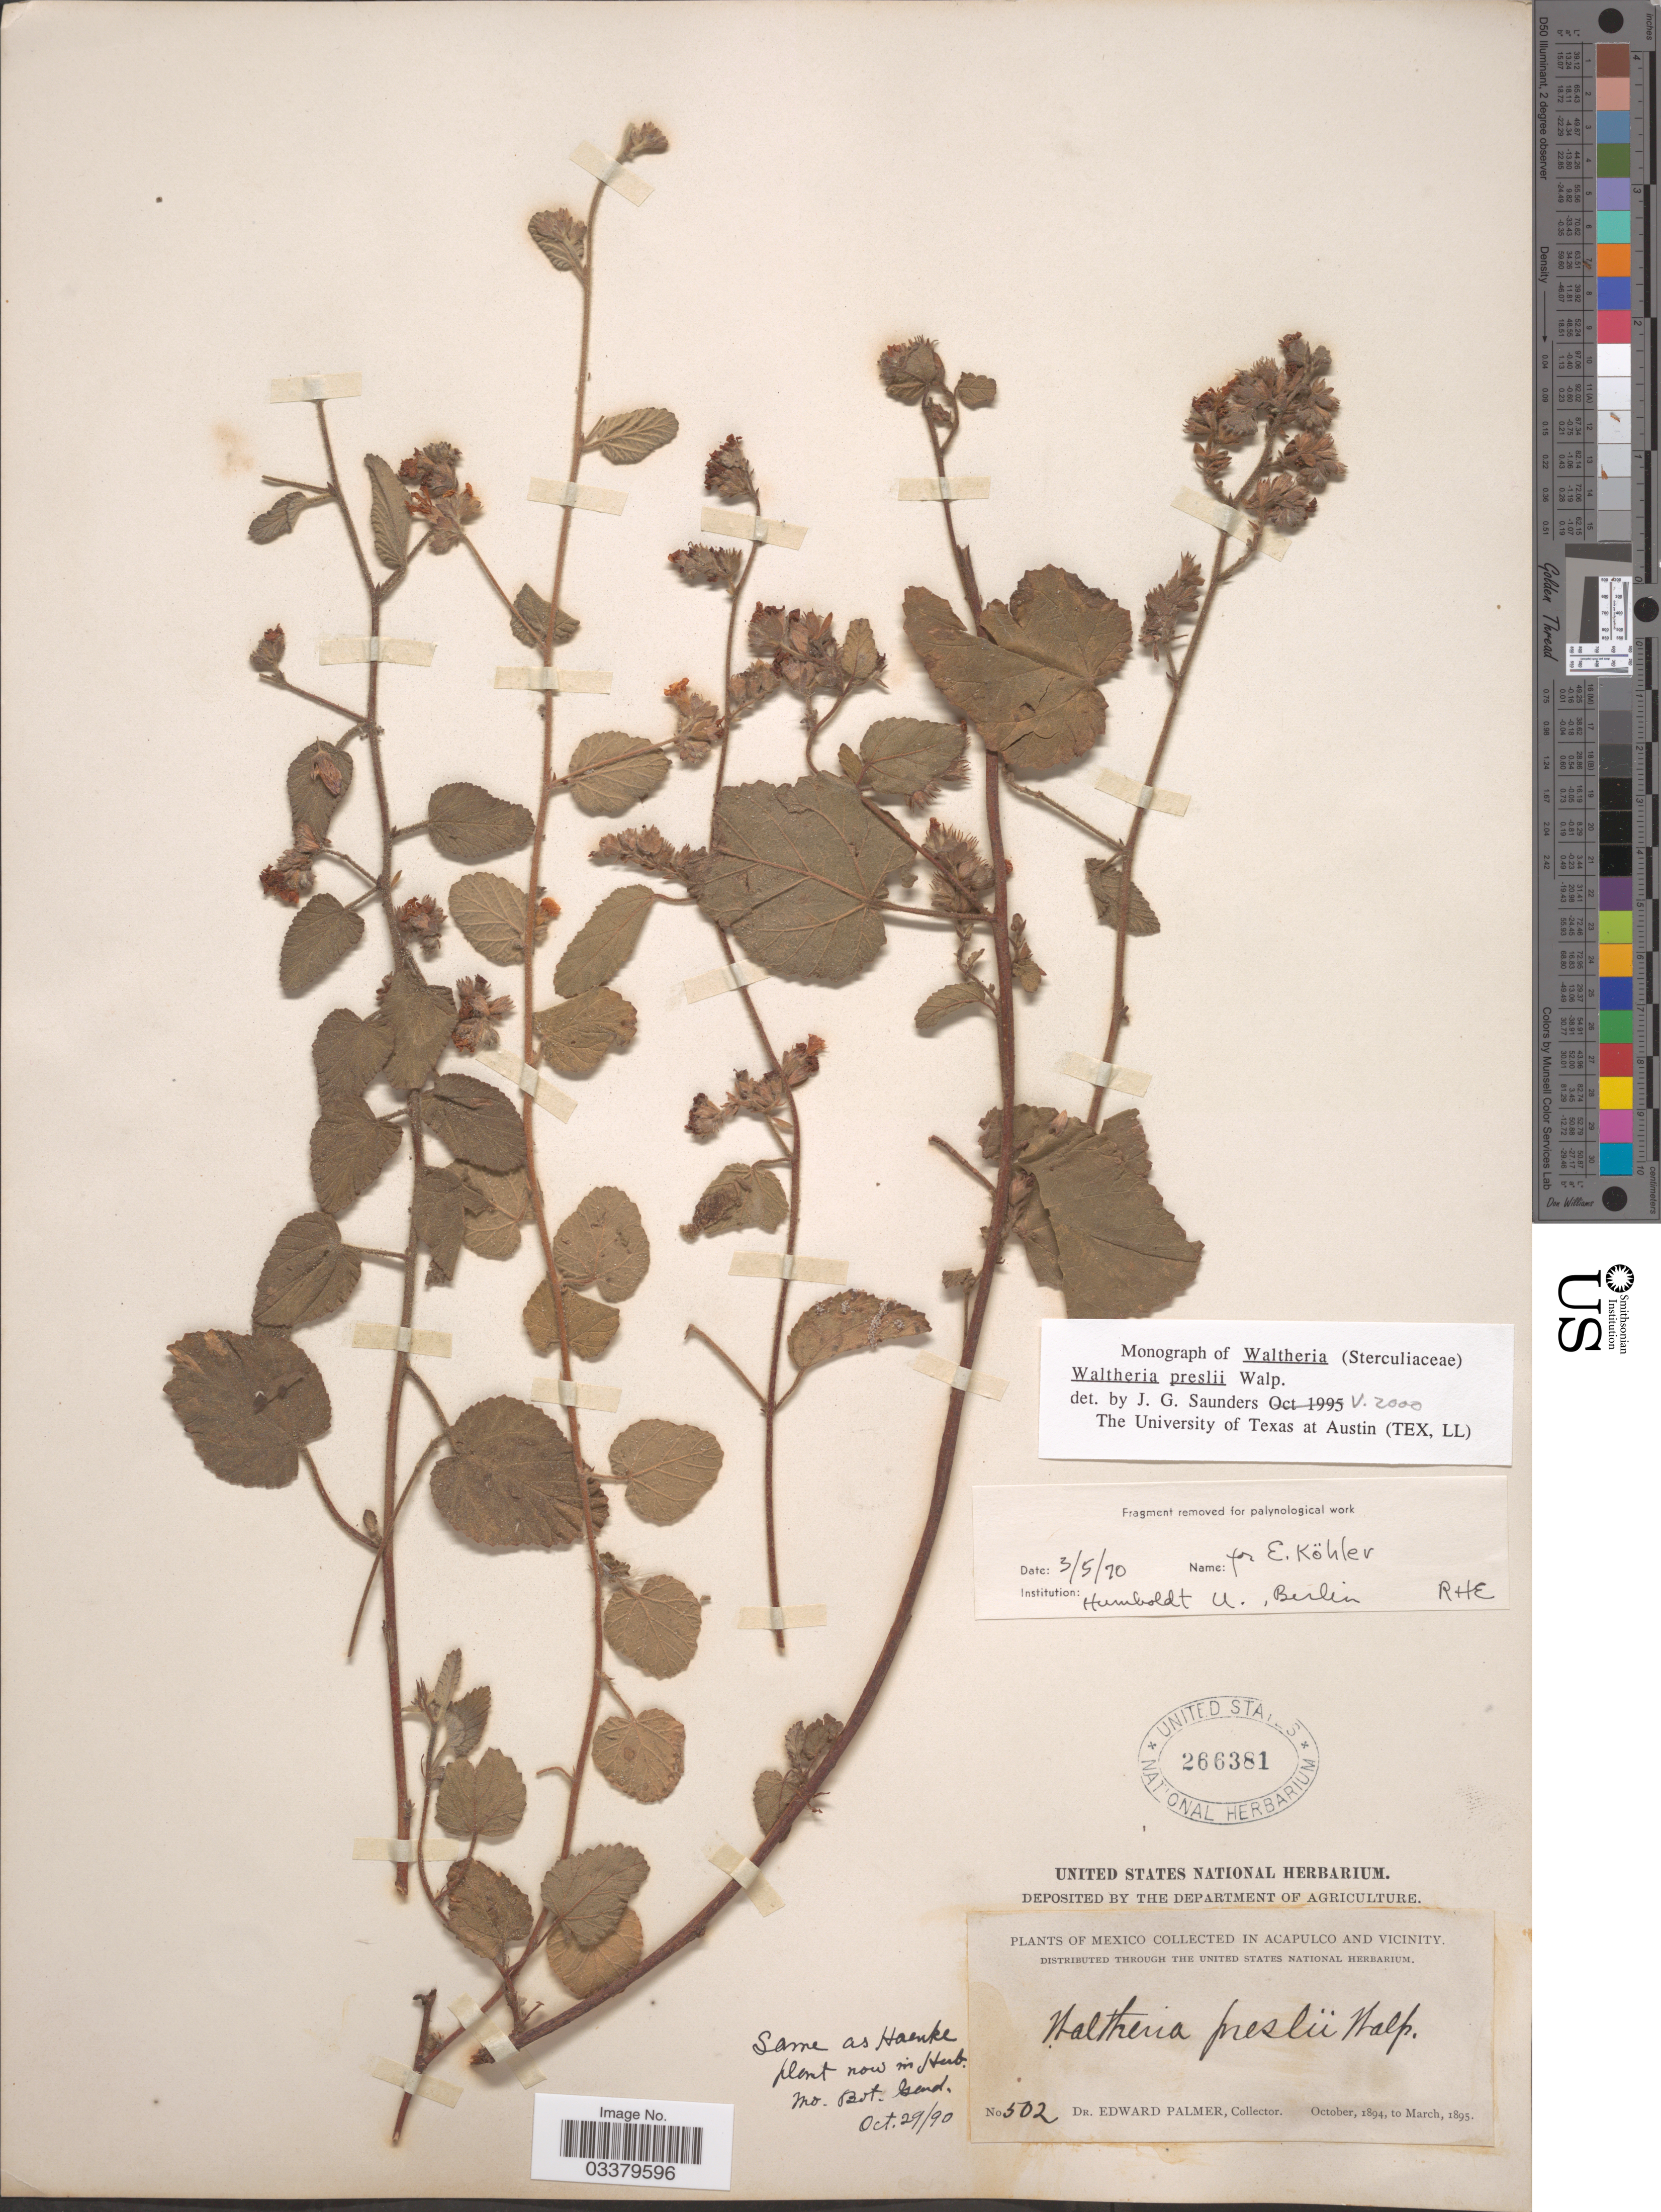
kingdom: Plantae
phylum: Tracheophyta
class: Magnoliopsida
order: Malvales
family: Malvaceae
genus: Waltheria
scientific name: Waltheria preslii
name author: Walp.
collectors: E. Palmer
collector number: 502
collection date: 1894-10/1895-03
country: Mexico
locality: Acapulco and Vicinity.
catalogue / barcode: US 266381